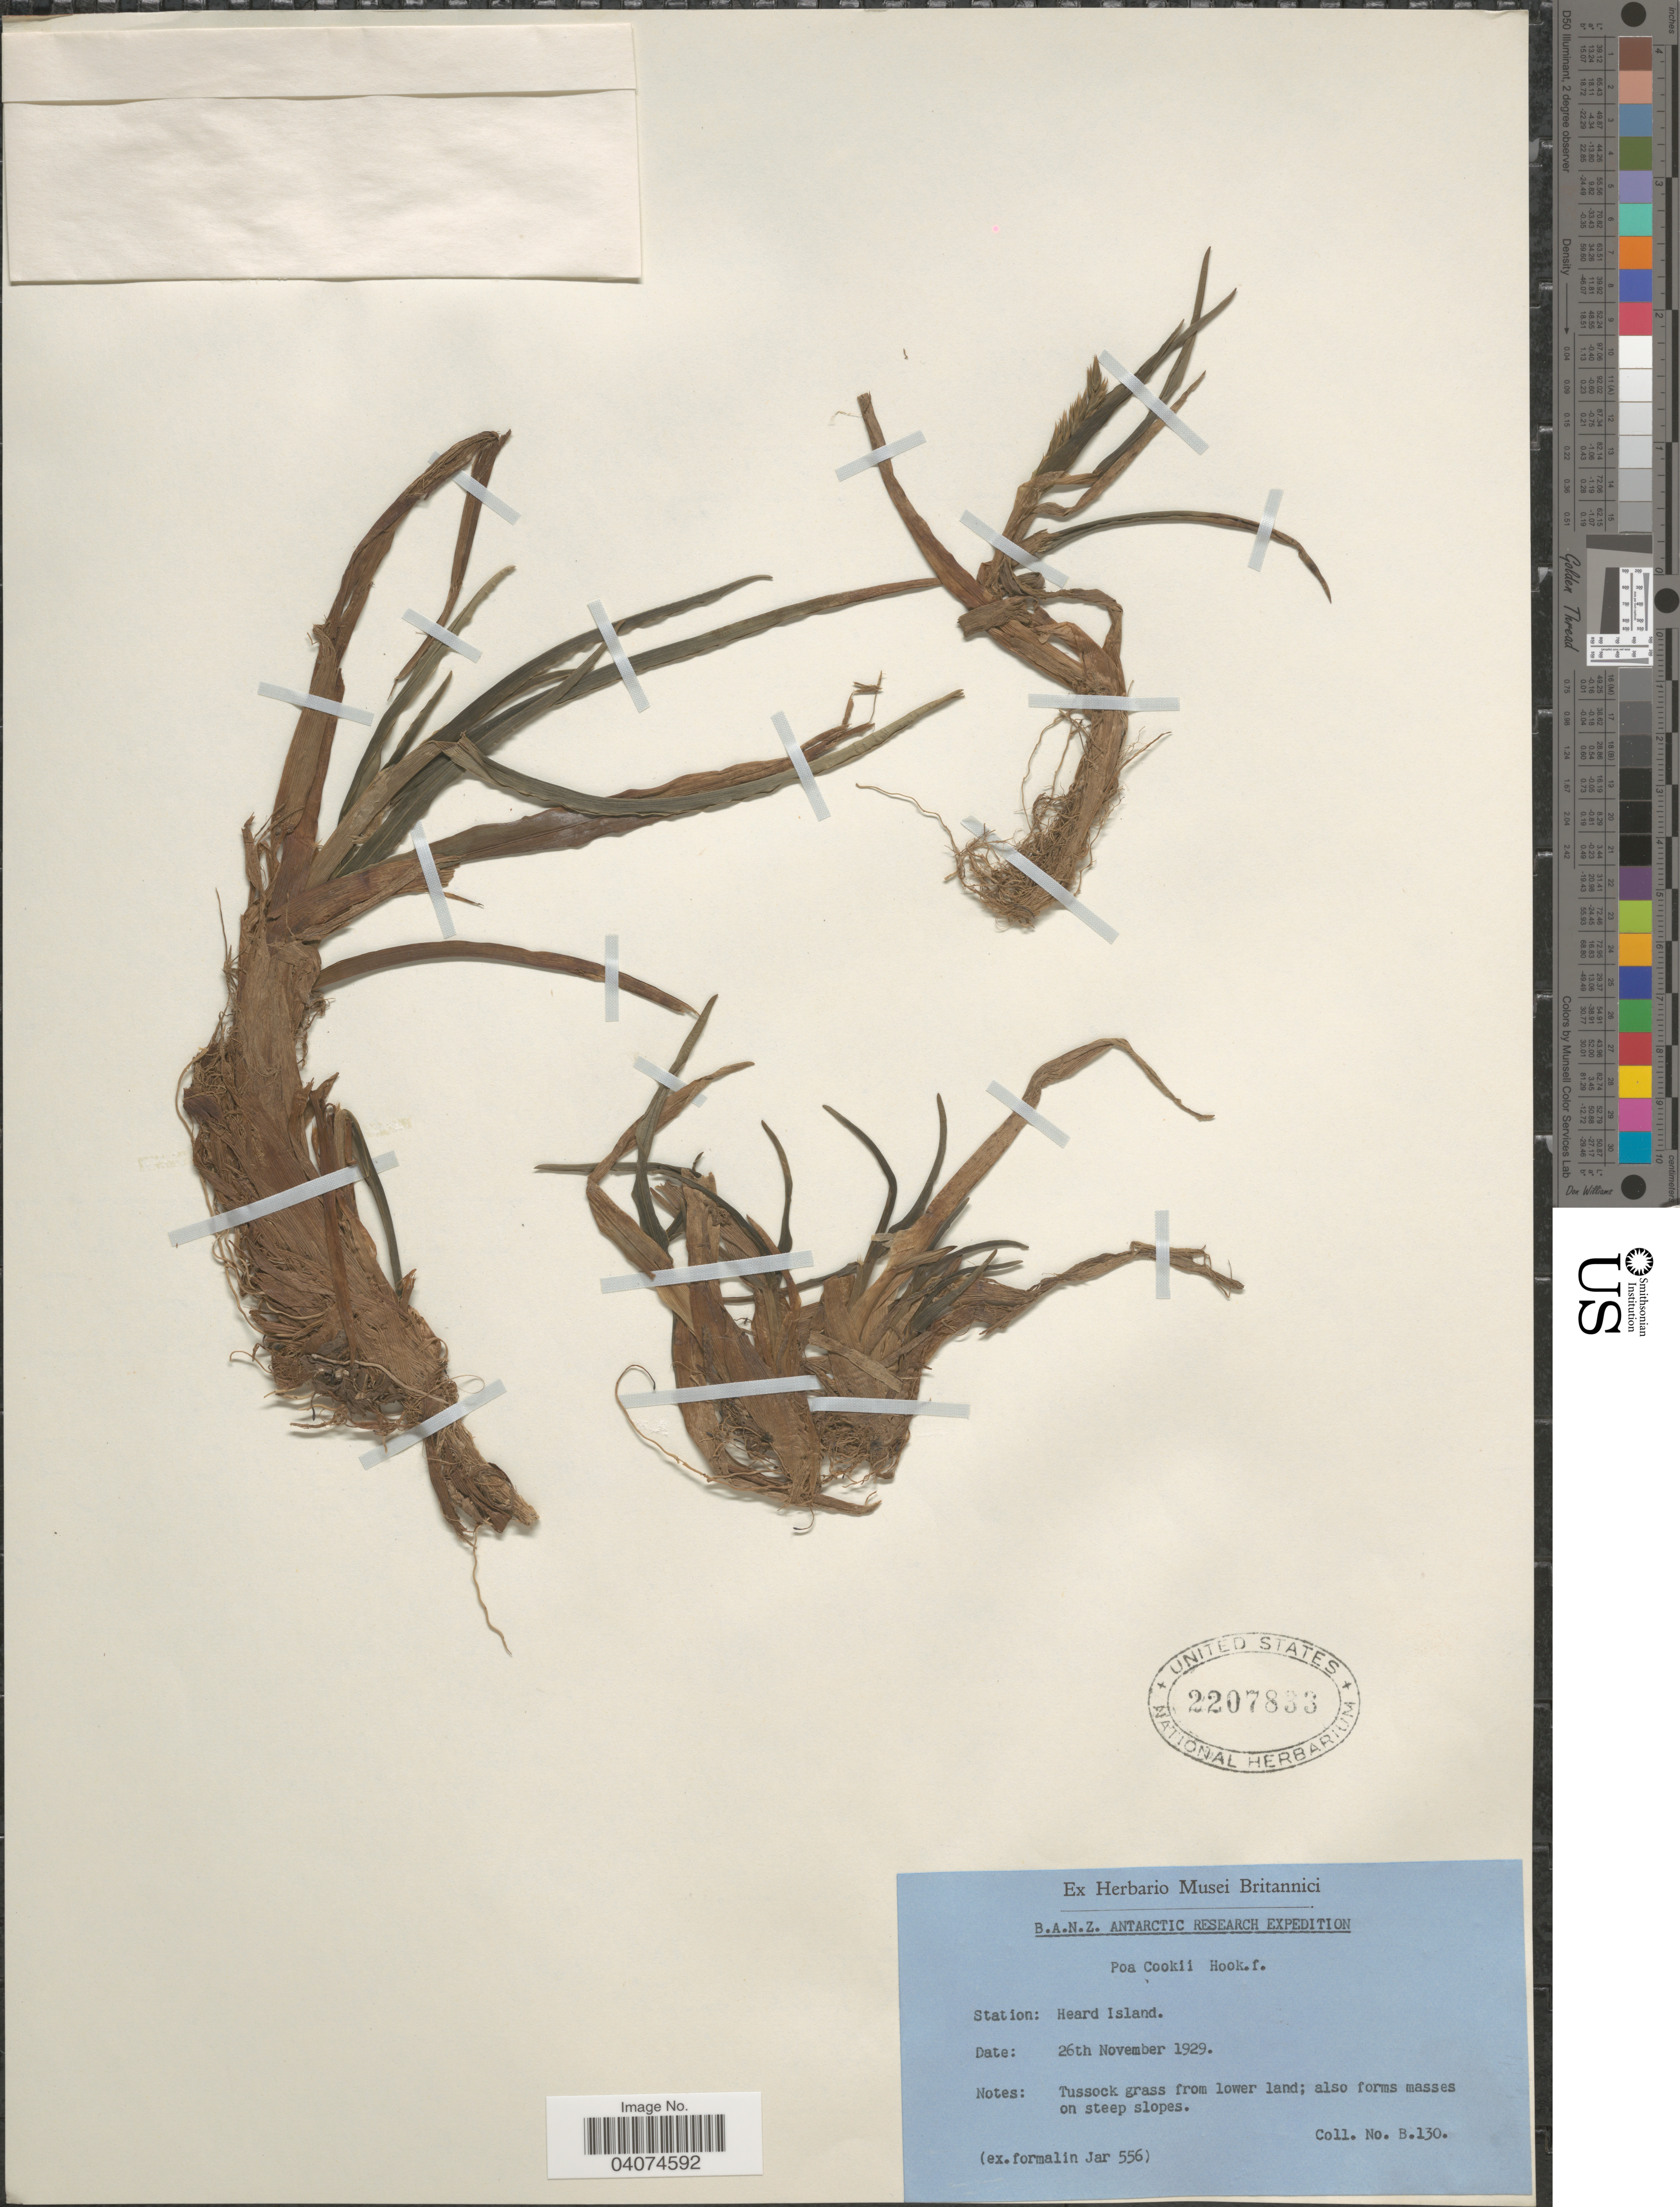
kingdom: Plantae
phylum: Tracheophyta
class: Liliopsida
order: Poales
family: Poaceae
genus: Poa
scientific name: Poa cookii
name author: (Hook. f.) Hook. f.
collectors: B. A. N. Z. Antarctic Research Expedition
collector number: B.130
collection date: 1929-11-26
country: Sub-Antarctic Islands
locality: Station: Heard Island.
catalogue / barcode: US 2207833